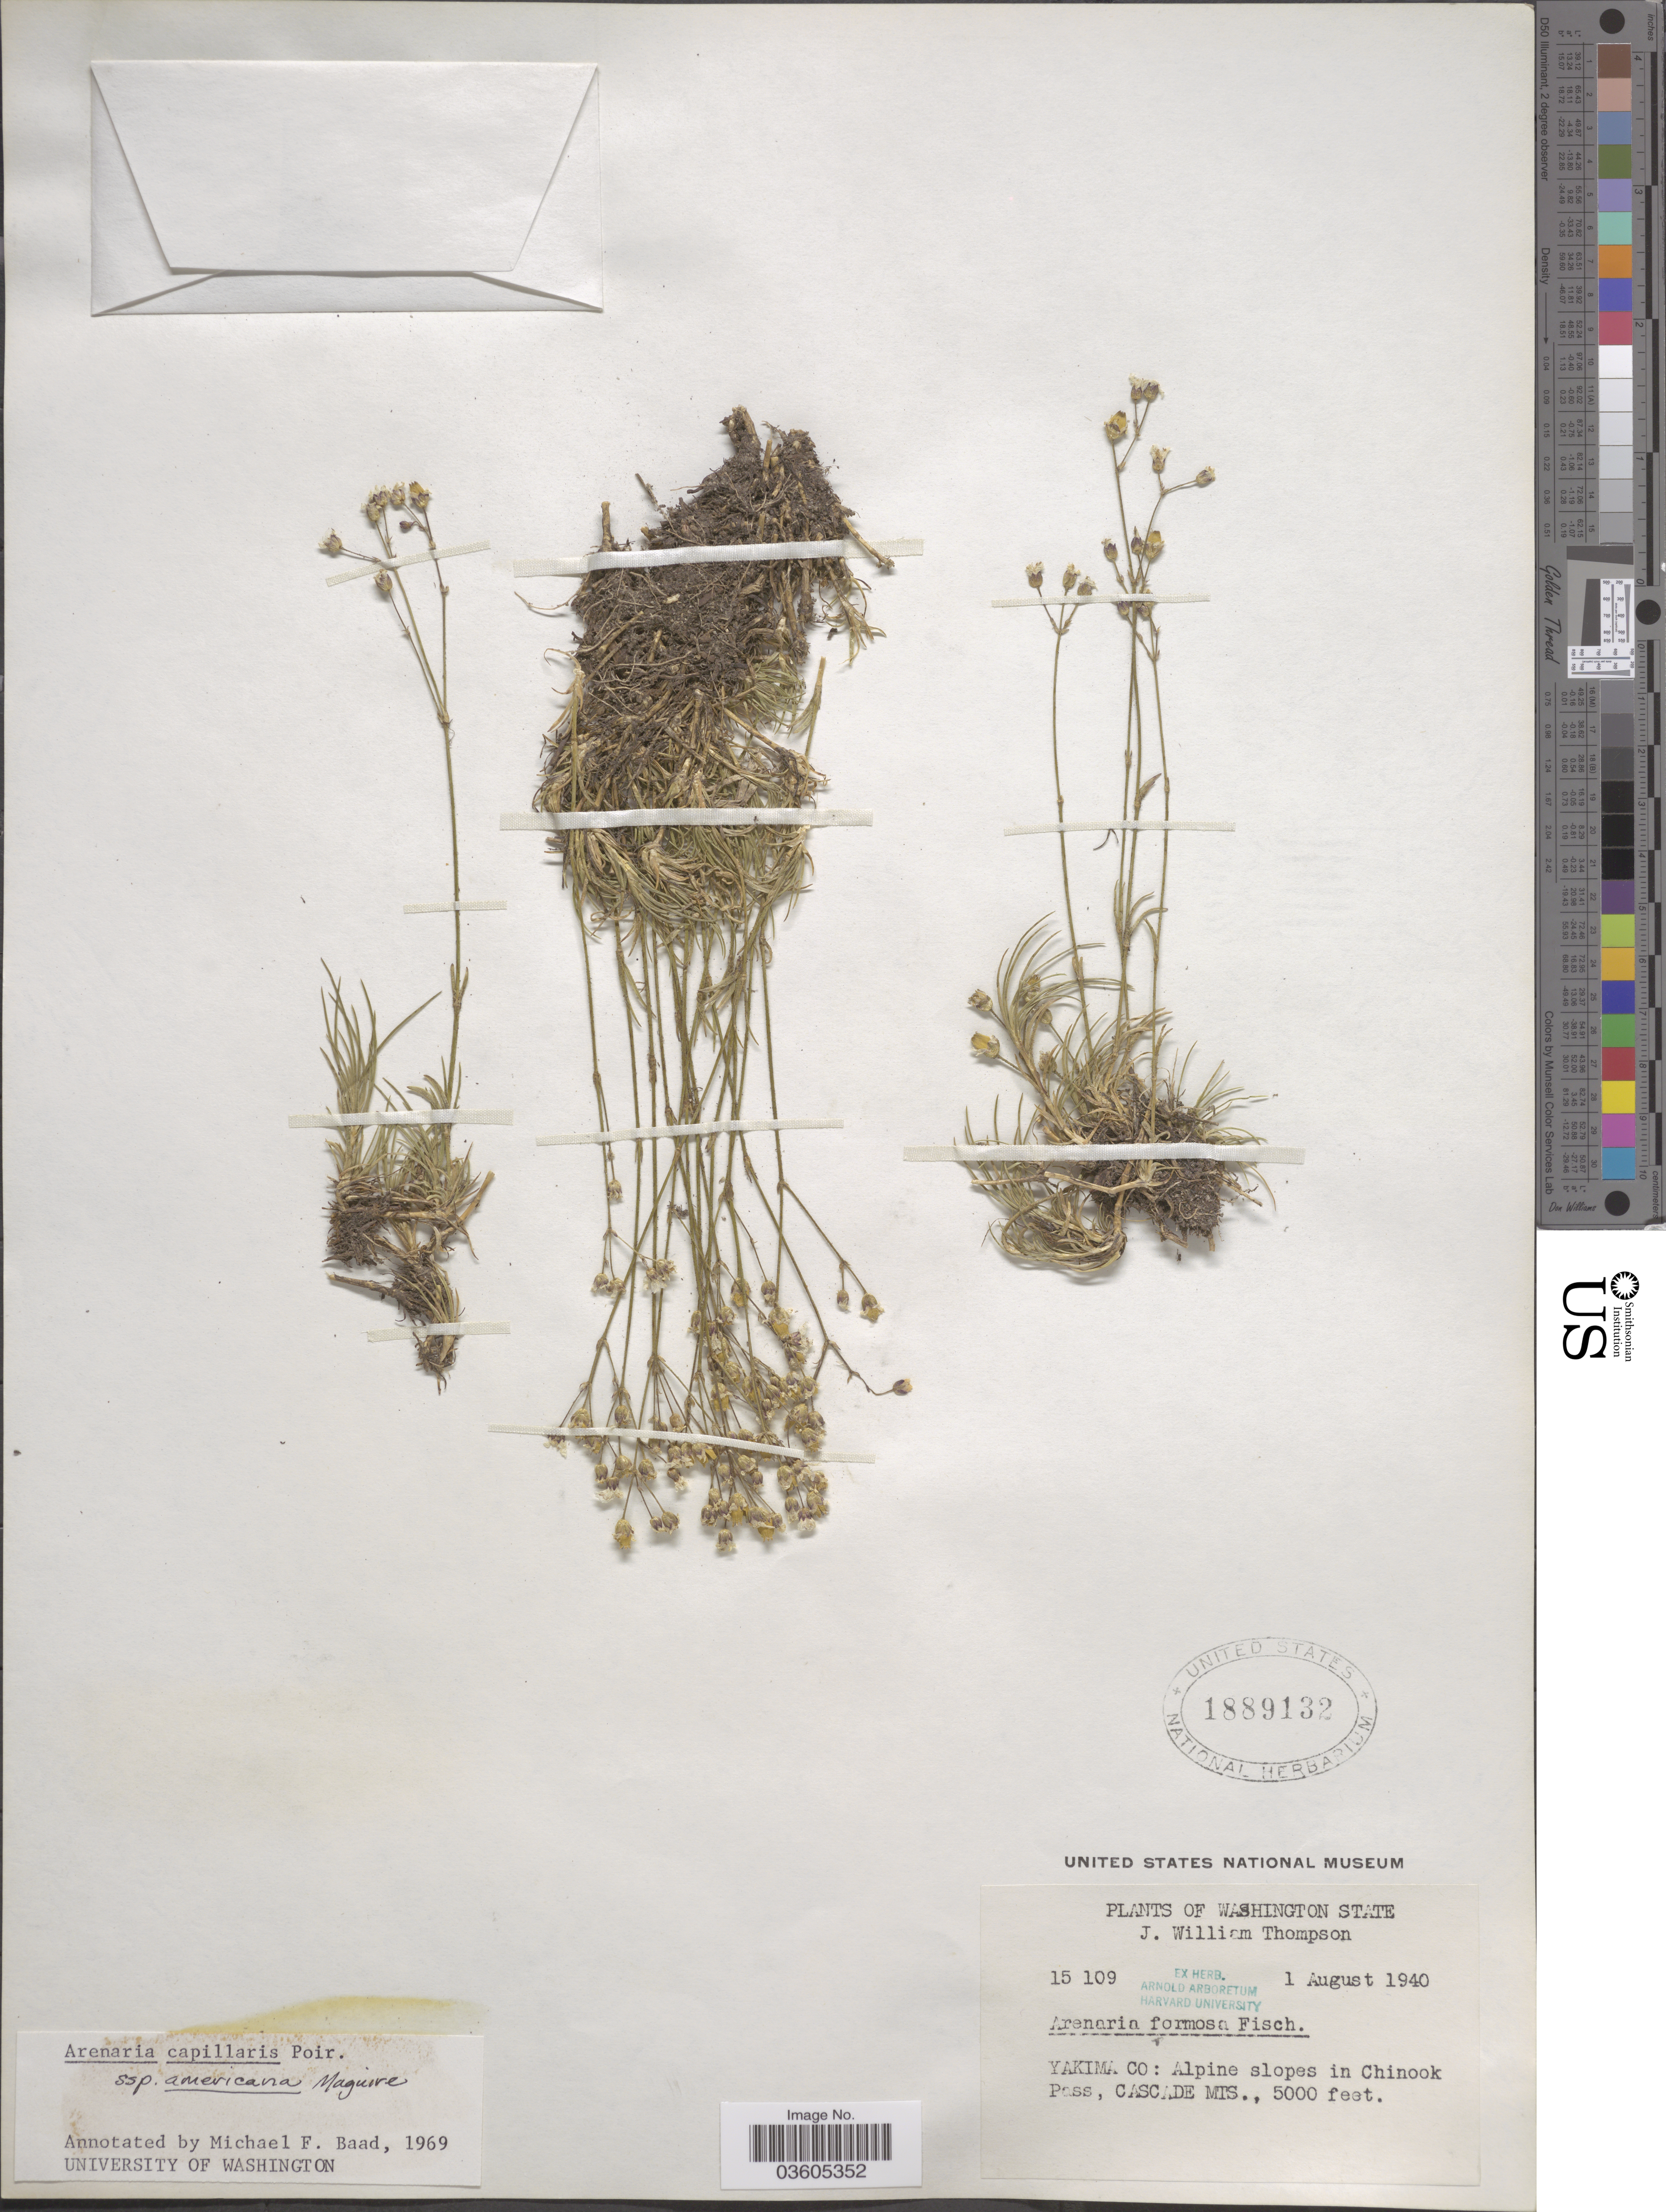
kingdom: Plantae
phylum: Tracheophyta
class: Magnoliopsida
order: Caryophyllales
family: Caryophyllaceae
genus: Eremogone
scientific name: Eremogone capillaris var. americana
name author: (Maguire) R.L. Hartm. & Rabeler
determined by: U.S. National Herbarium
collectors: J. W. Thompson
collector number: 15109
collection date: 1940-08-01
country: United States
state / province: Washington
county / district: Yakima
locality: Yakima Co: Alpine slopes in Chinook Pass, Cascade Mts.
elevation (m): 1524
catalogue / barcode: US 1889132